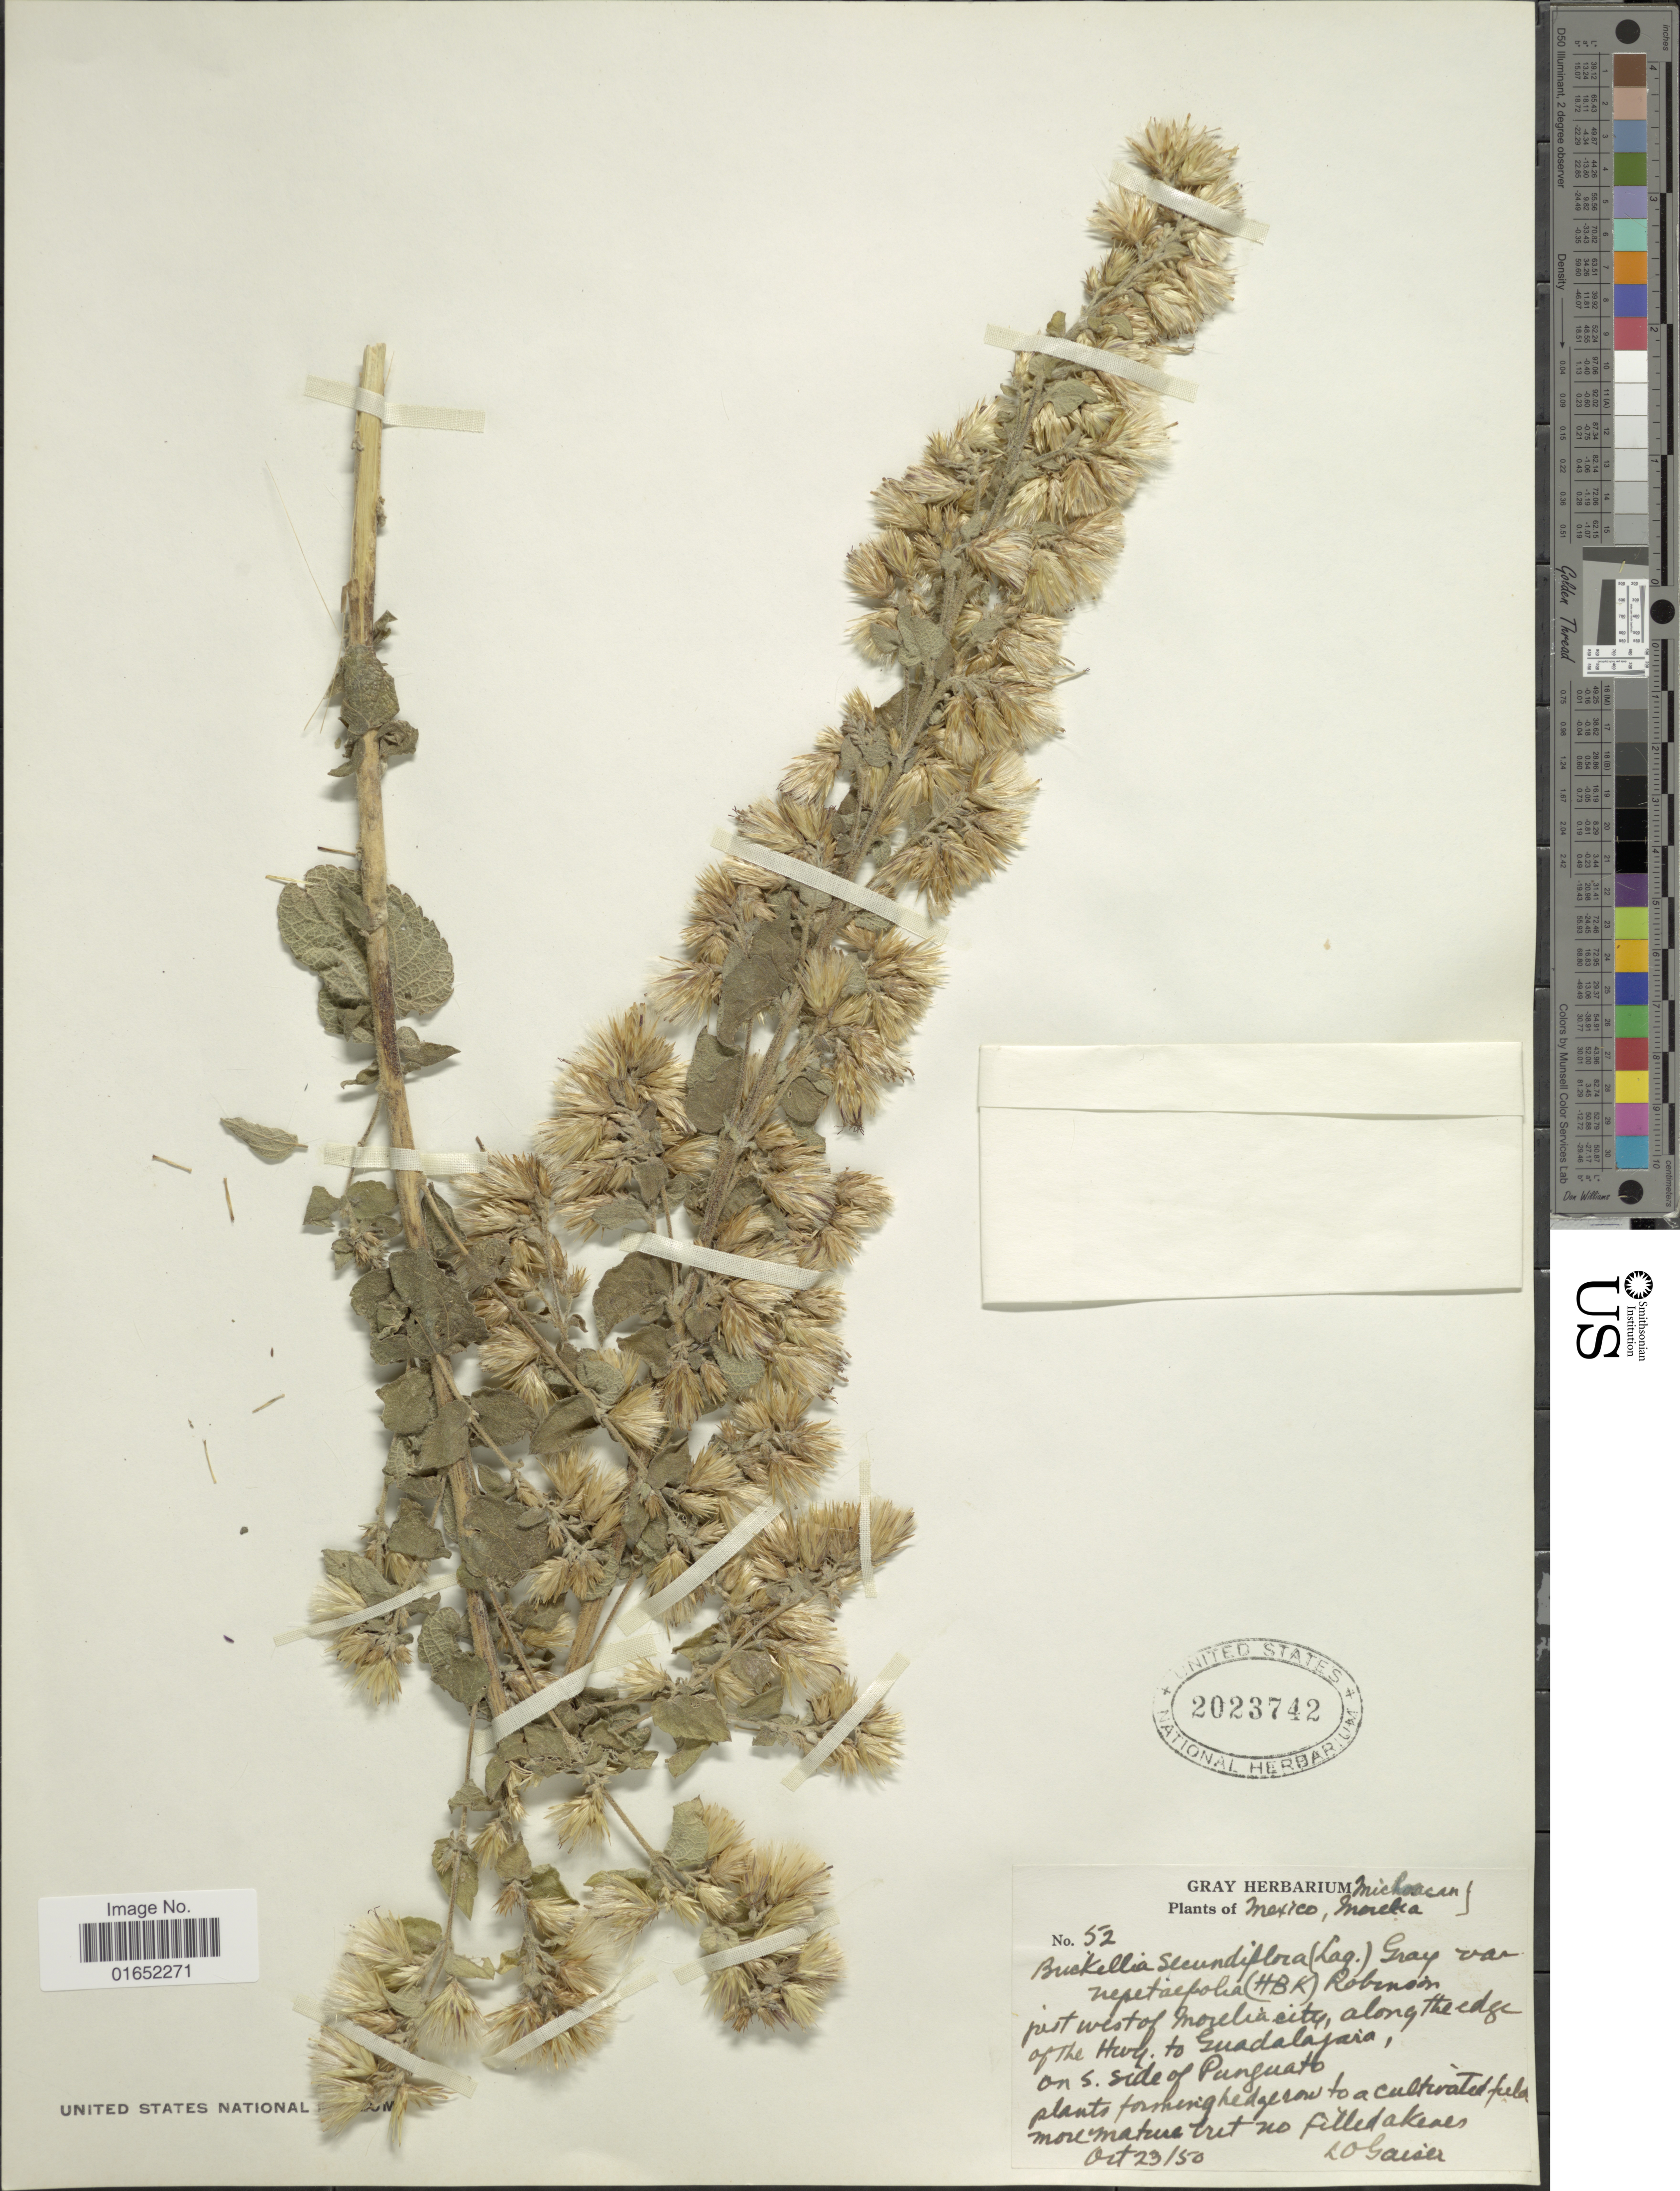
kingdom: Plantae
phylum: Tracheophyta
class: Magnoliopsida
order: Asterales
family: Asteraceae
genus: Brickellia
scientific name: Brickellia secundiflora var. nepetifolia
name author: (Kunth) B.L. Rob.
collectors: L. Gaiser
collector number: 52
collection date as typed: Transcribed d/m/y: 23/10/50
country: Mexico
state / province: Michoacán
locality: Morelia, just west of Morelia city, along the edge of the Hwy to Guadaljara, on s side of Punguato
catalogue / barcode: US 2023742